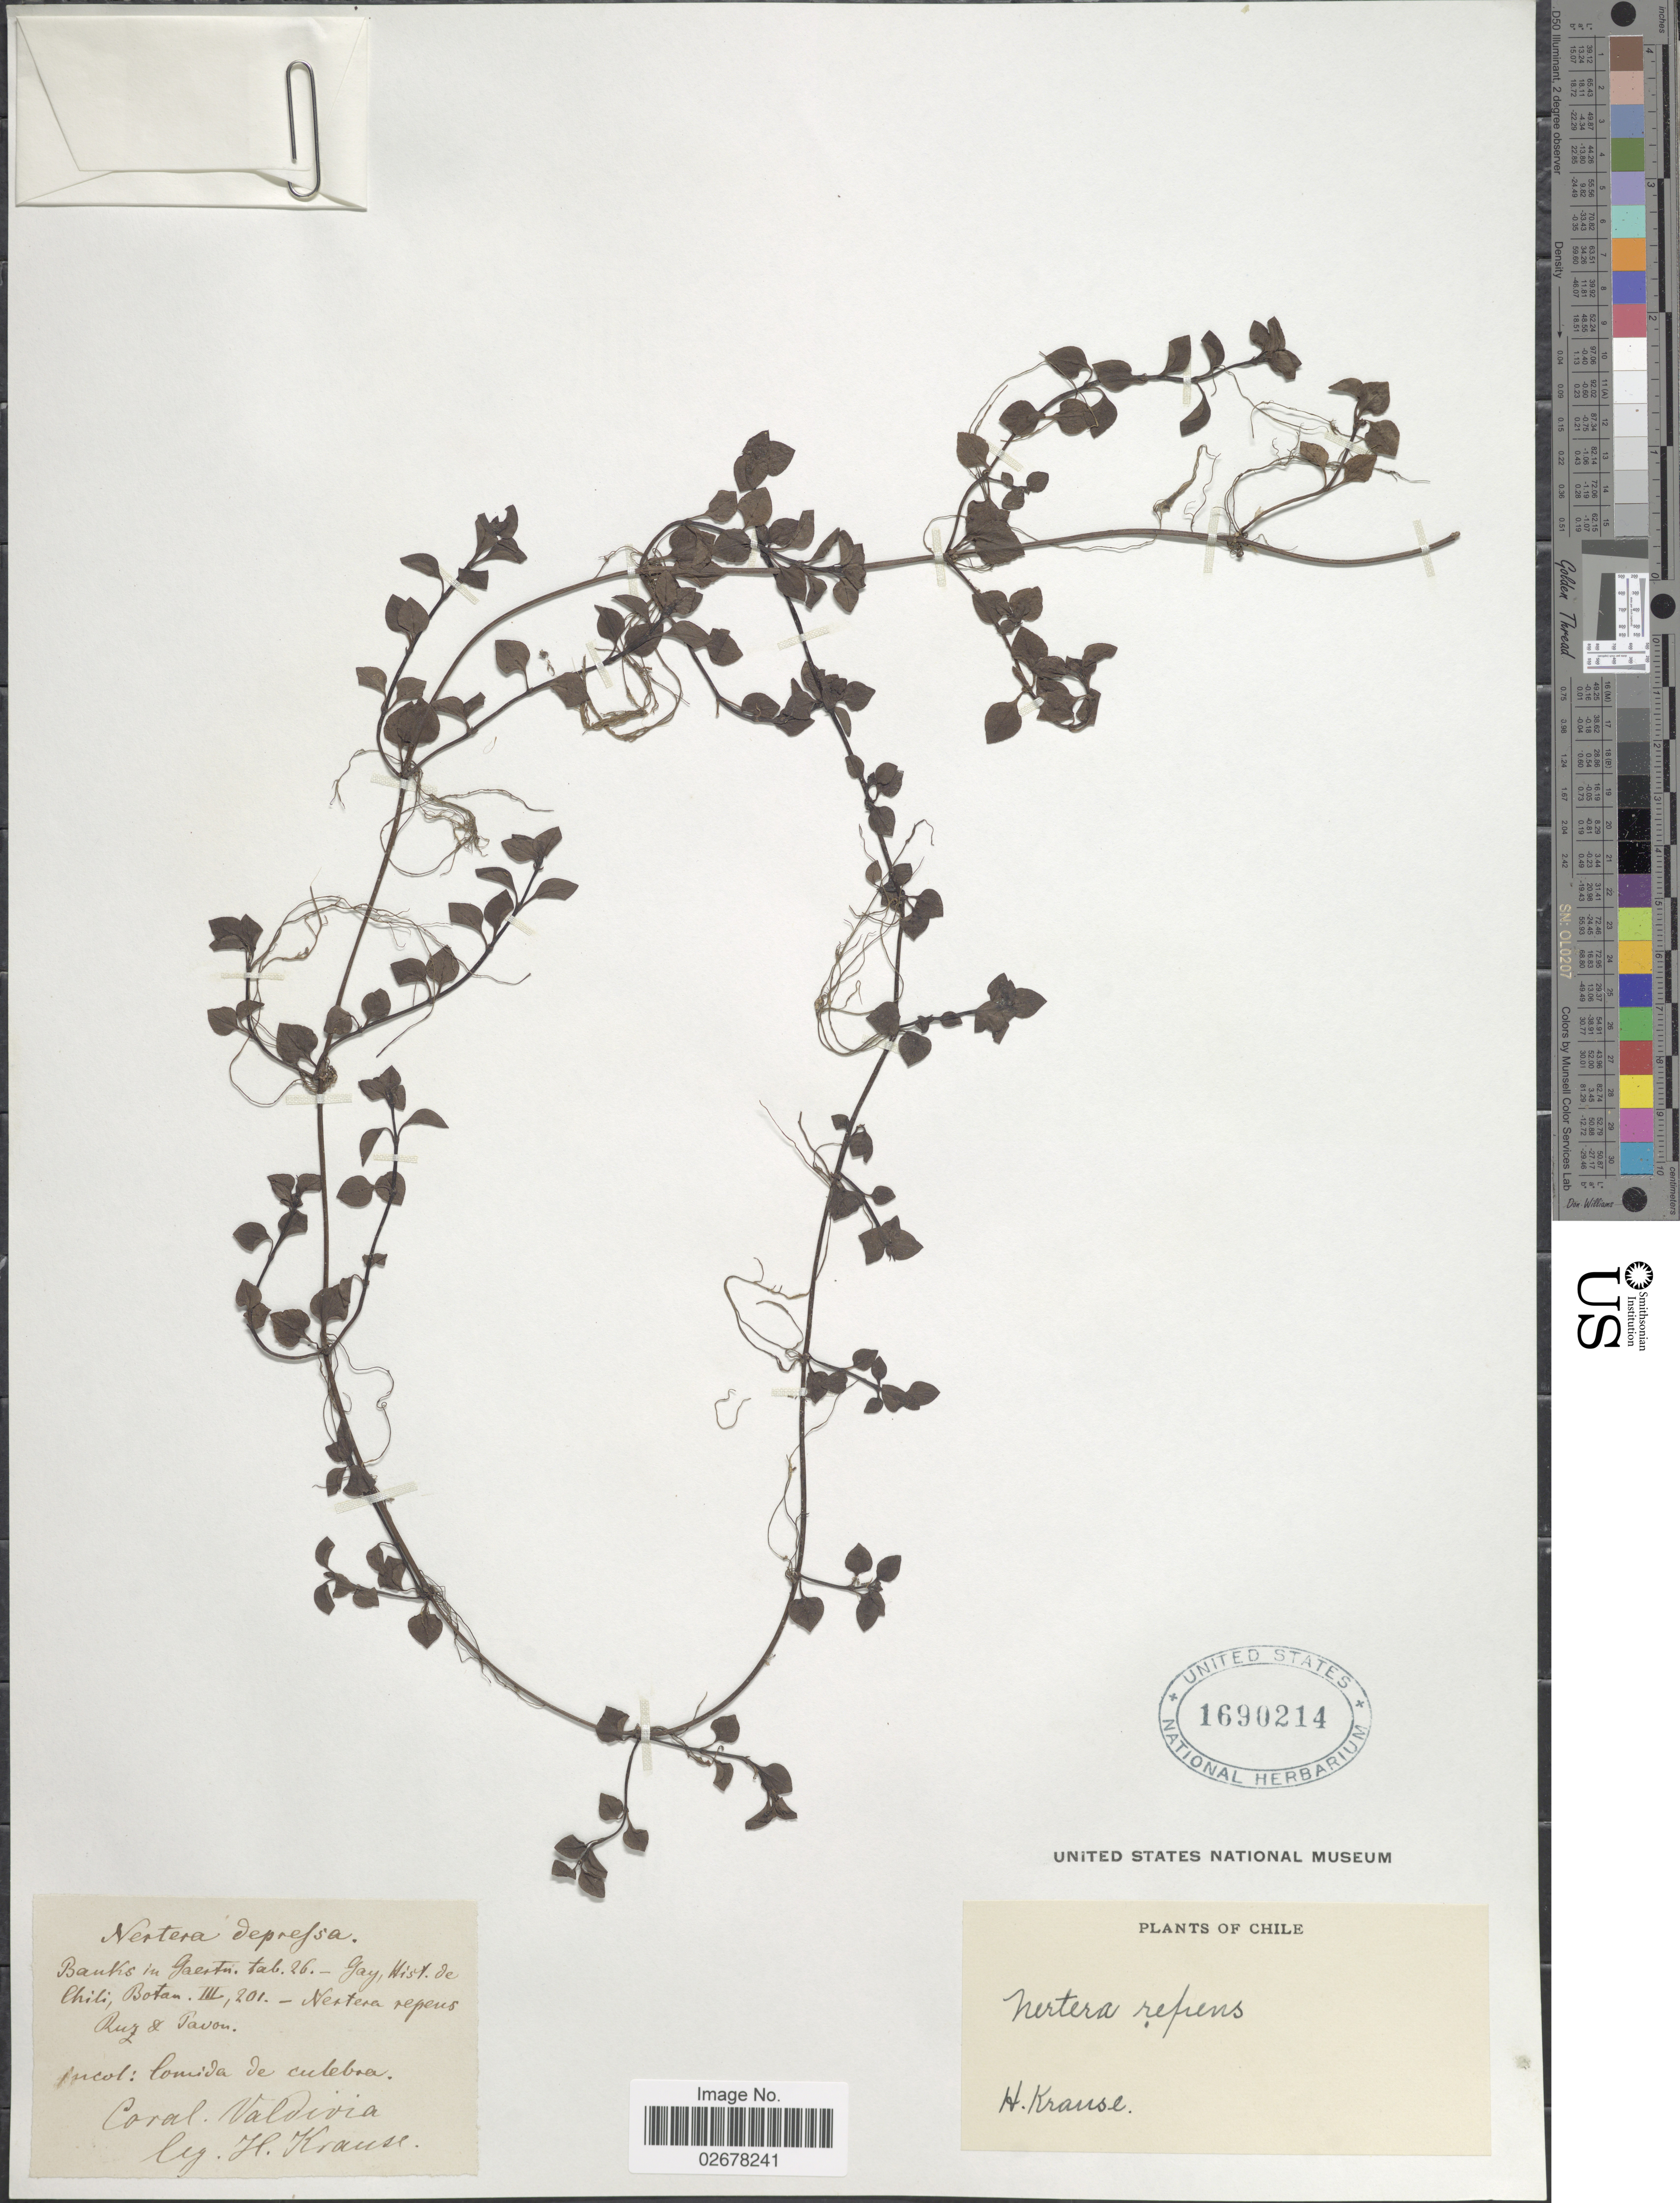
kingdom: Plantae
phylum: Tracheophyta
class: Magnoliopsida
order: Gentianales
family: Rubiaceae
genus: Nertera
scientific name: Nertera depressa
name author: Banks & Sol. ex Gaertn.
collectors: H. Krause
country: Chile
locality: Incol: Comida de culebra, Coral Valdivia.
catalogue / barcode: US 1690214